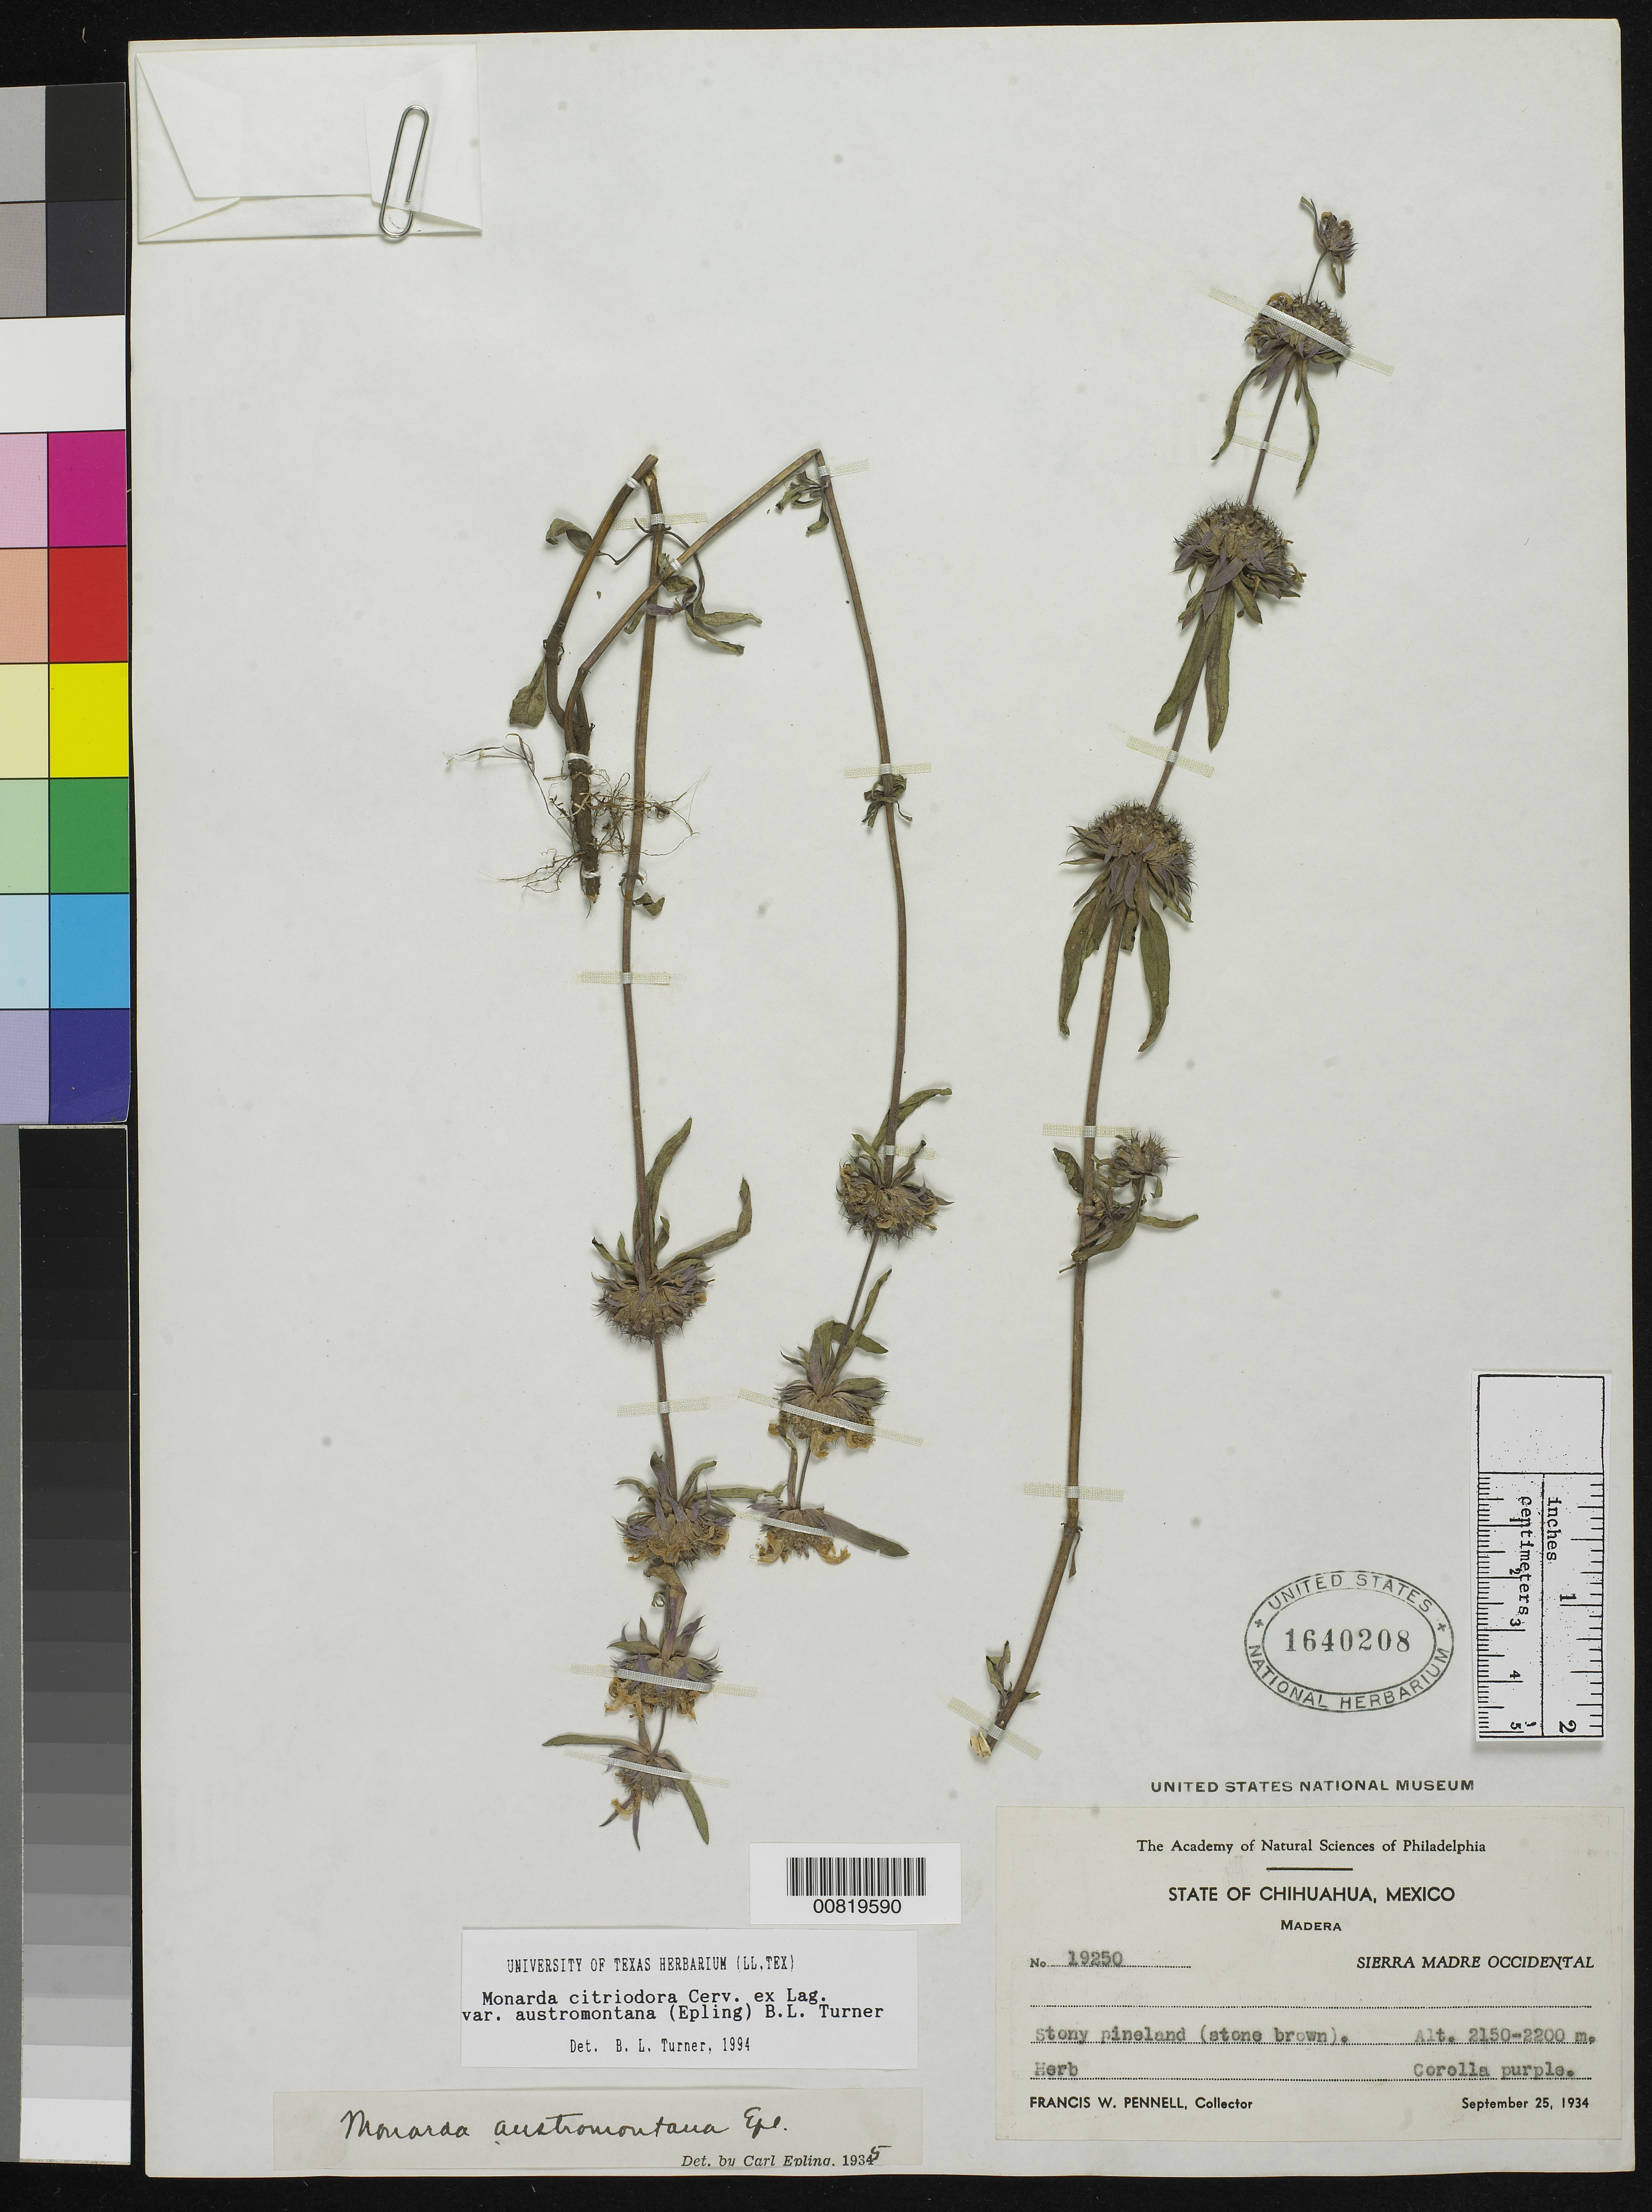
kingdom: Plantae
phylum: Tracheophyta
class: Magnoliopsida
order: Lamiales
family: Lamiaceae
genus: Monarda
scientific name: Monarda citriodora var. austromontana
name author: (Epling) B.L. Turner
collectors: F. W. Pennell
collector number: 19250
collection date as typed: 25 Sep 1934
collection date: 1934-09-25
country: Mexico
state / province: Chihuahua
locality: Madera, Sierra Madre Occidental, Chihuahua.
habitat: Stony pineland (stone brown).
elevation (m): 2200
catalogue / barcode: US 1640208